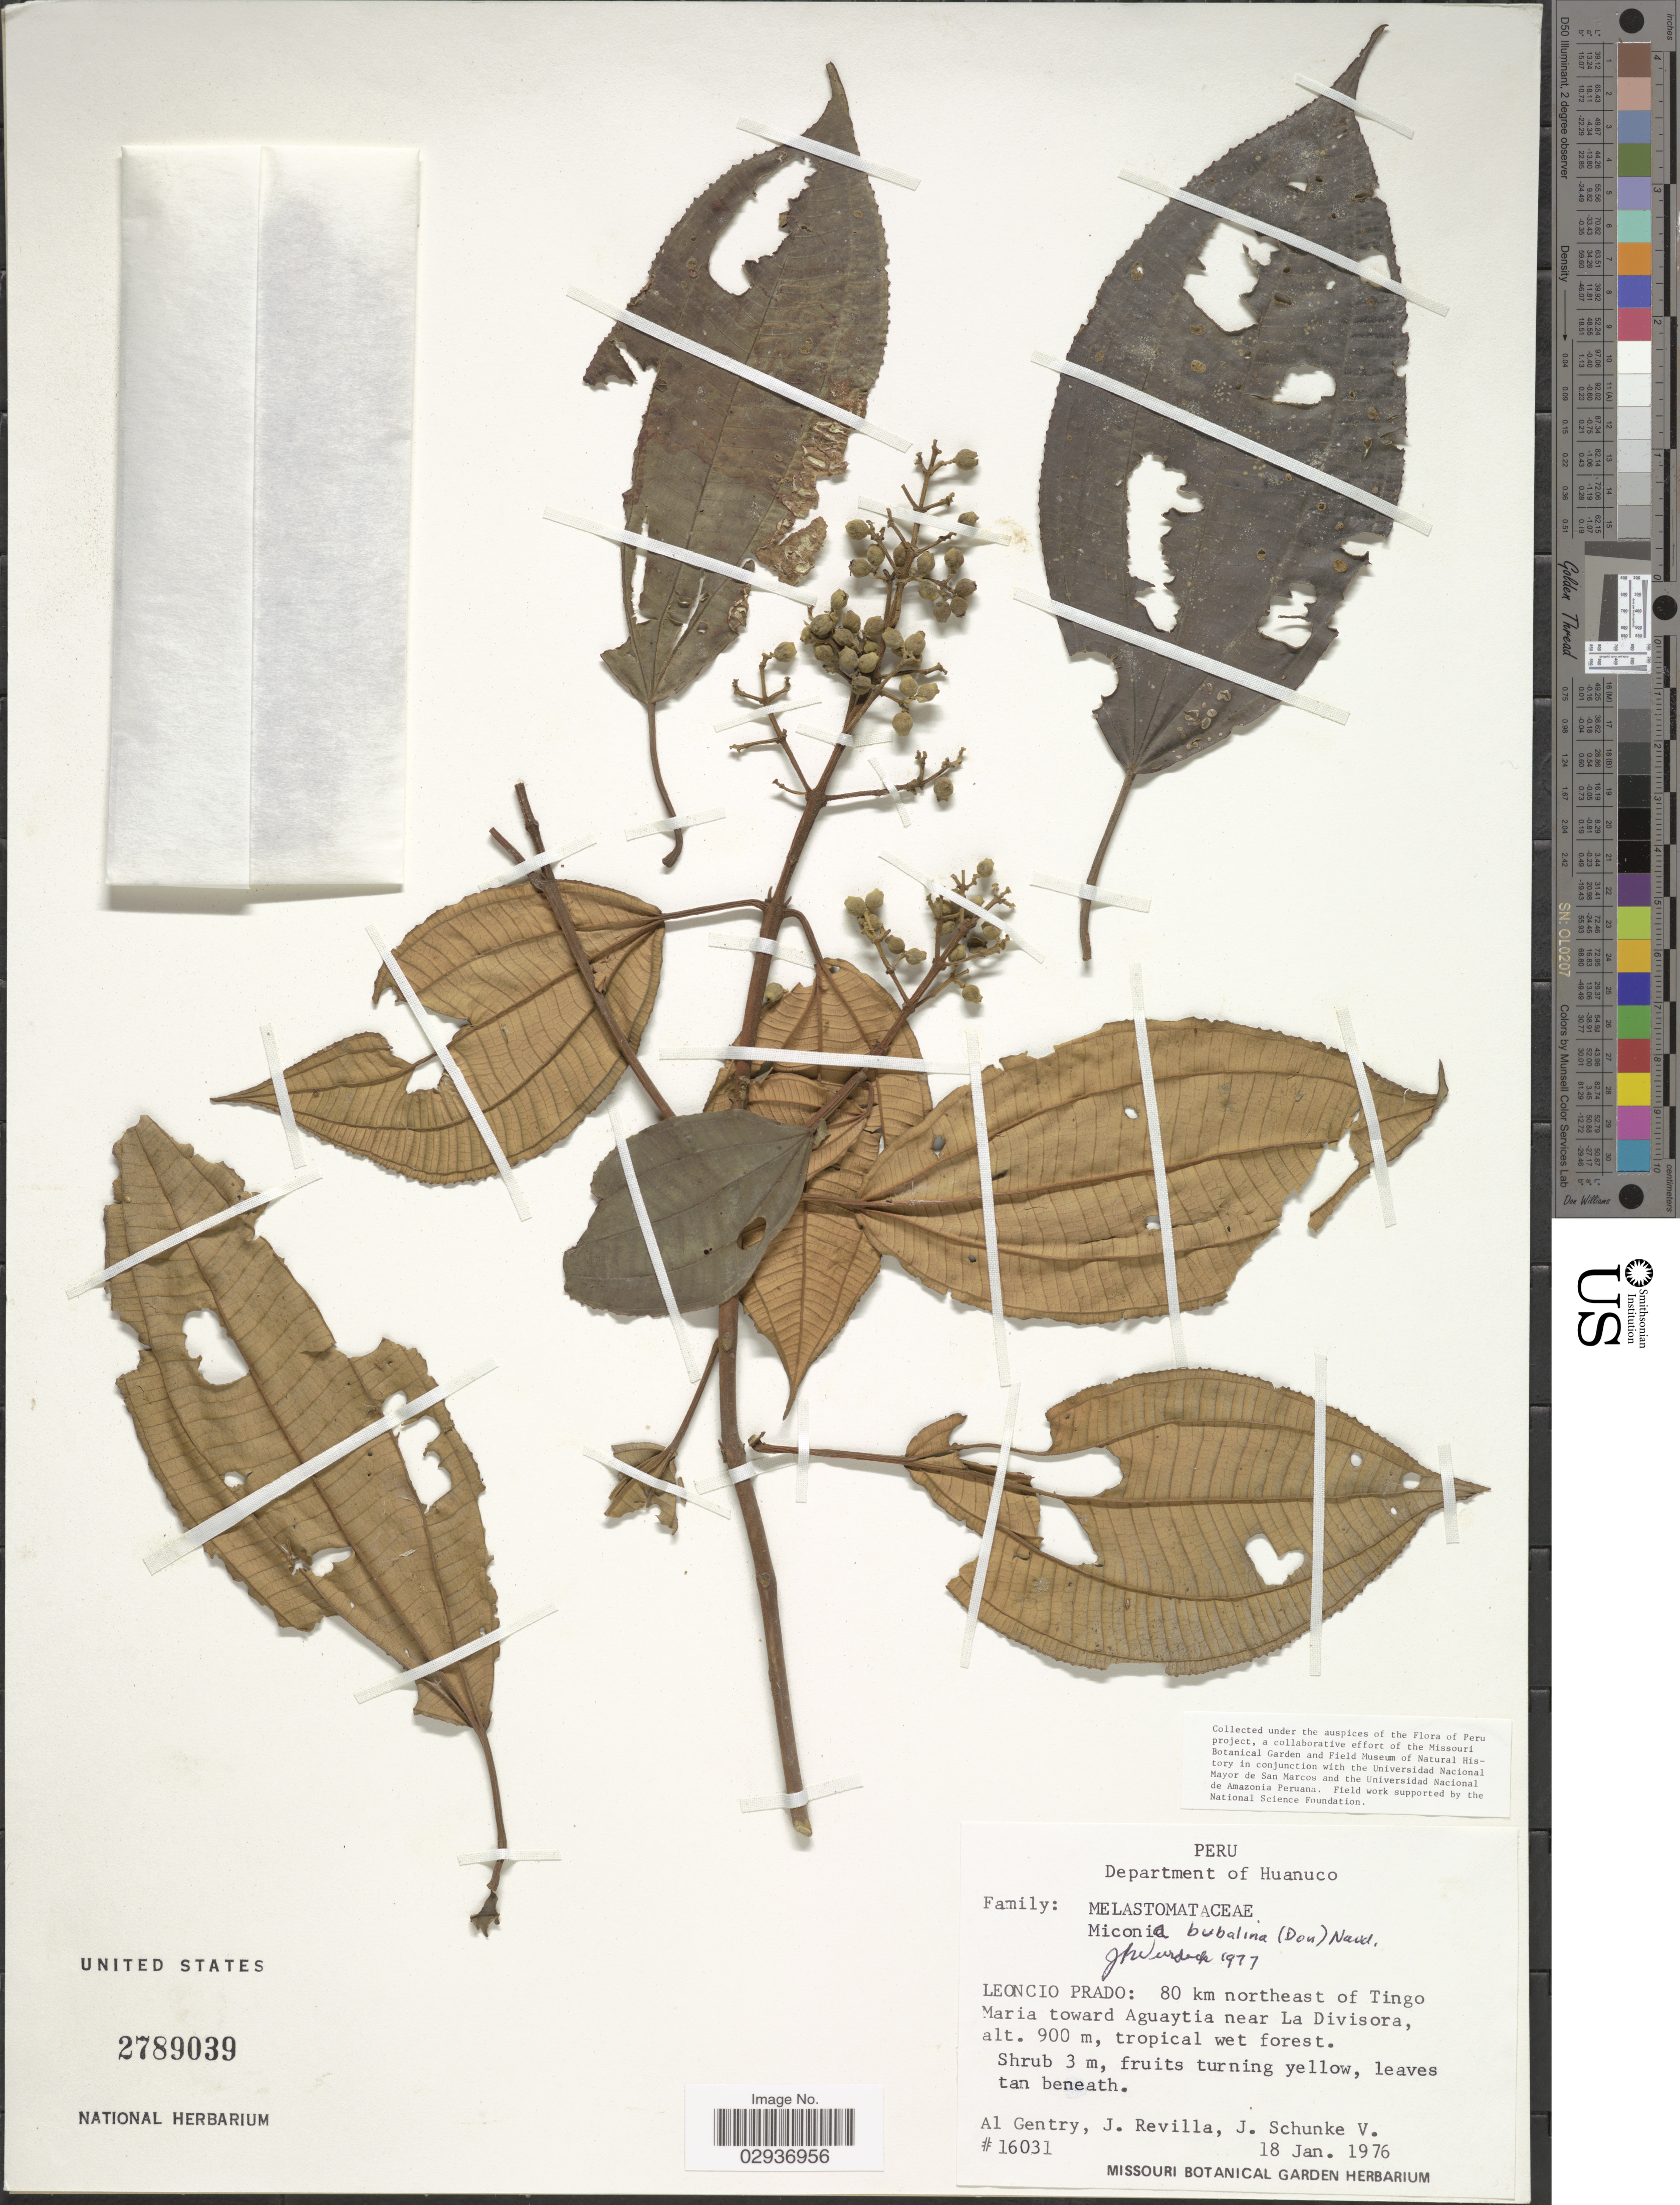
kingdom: Plantae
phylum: Tracheophyta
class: Magnoliopsida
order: Myrtales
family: Melastomataceae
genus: Miconia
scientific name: Miconia bubalina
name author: Naudin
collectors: A. H. Gentry, J. Revilla & J. Schunke Vigo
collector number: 16031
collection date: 1976-01-18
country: Peru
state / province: Huánuco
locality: Department of Huanuco. Leoncio Prado: 80 km northeast of Tingo Maria toward Aguaytia near La Divisora.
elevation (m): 900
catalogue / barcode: US 2789039